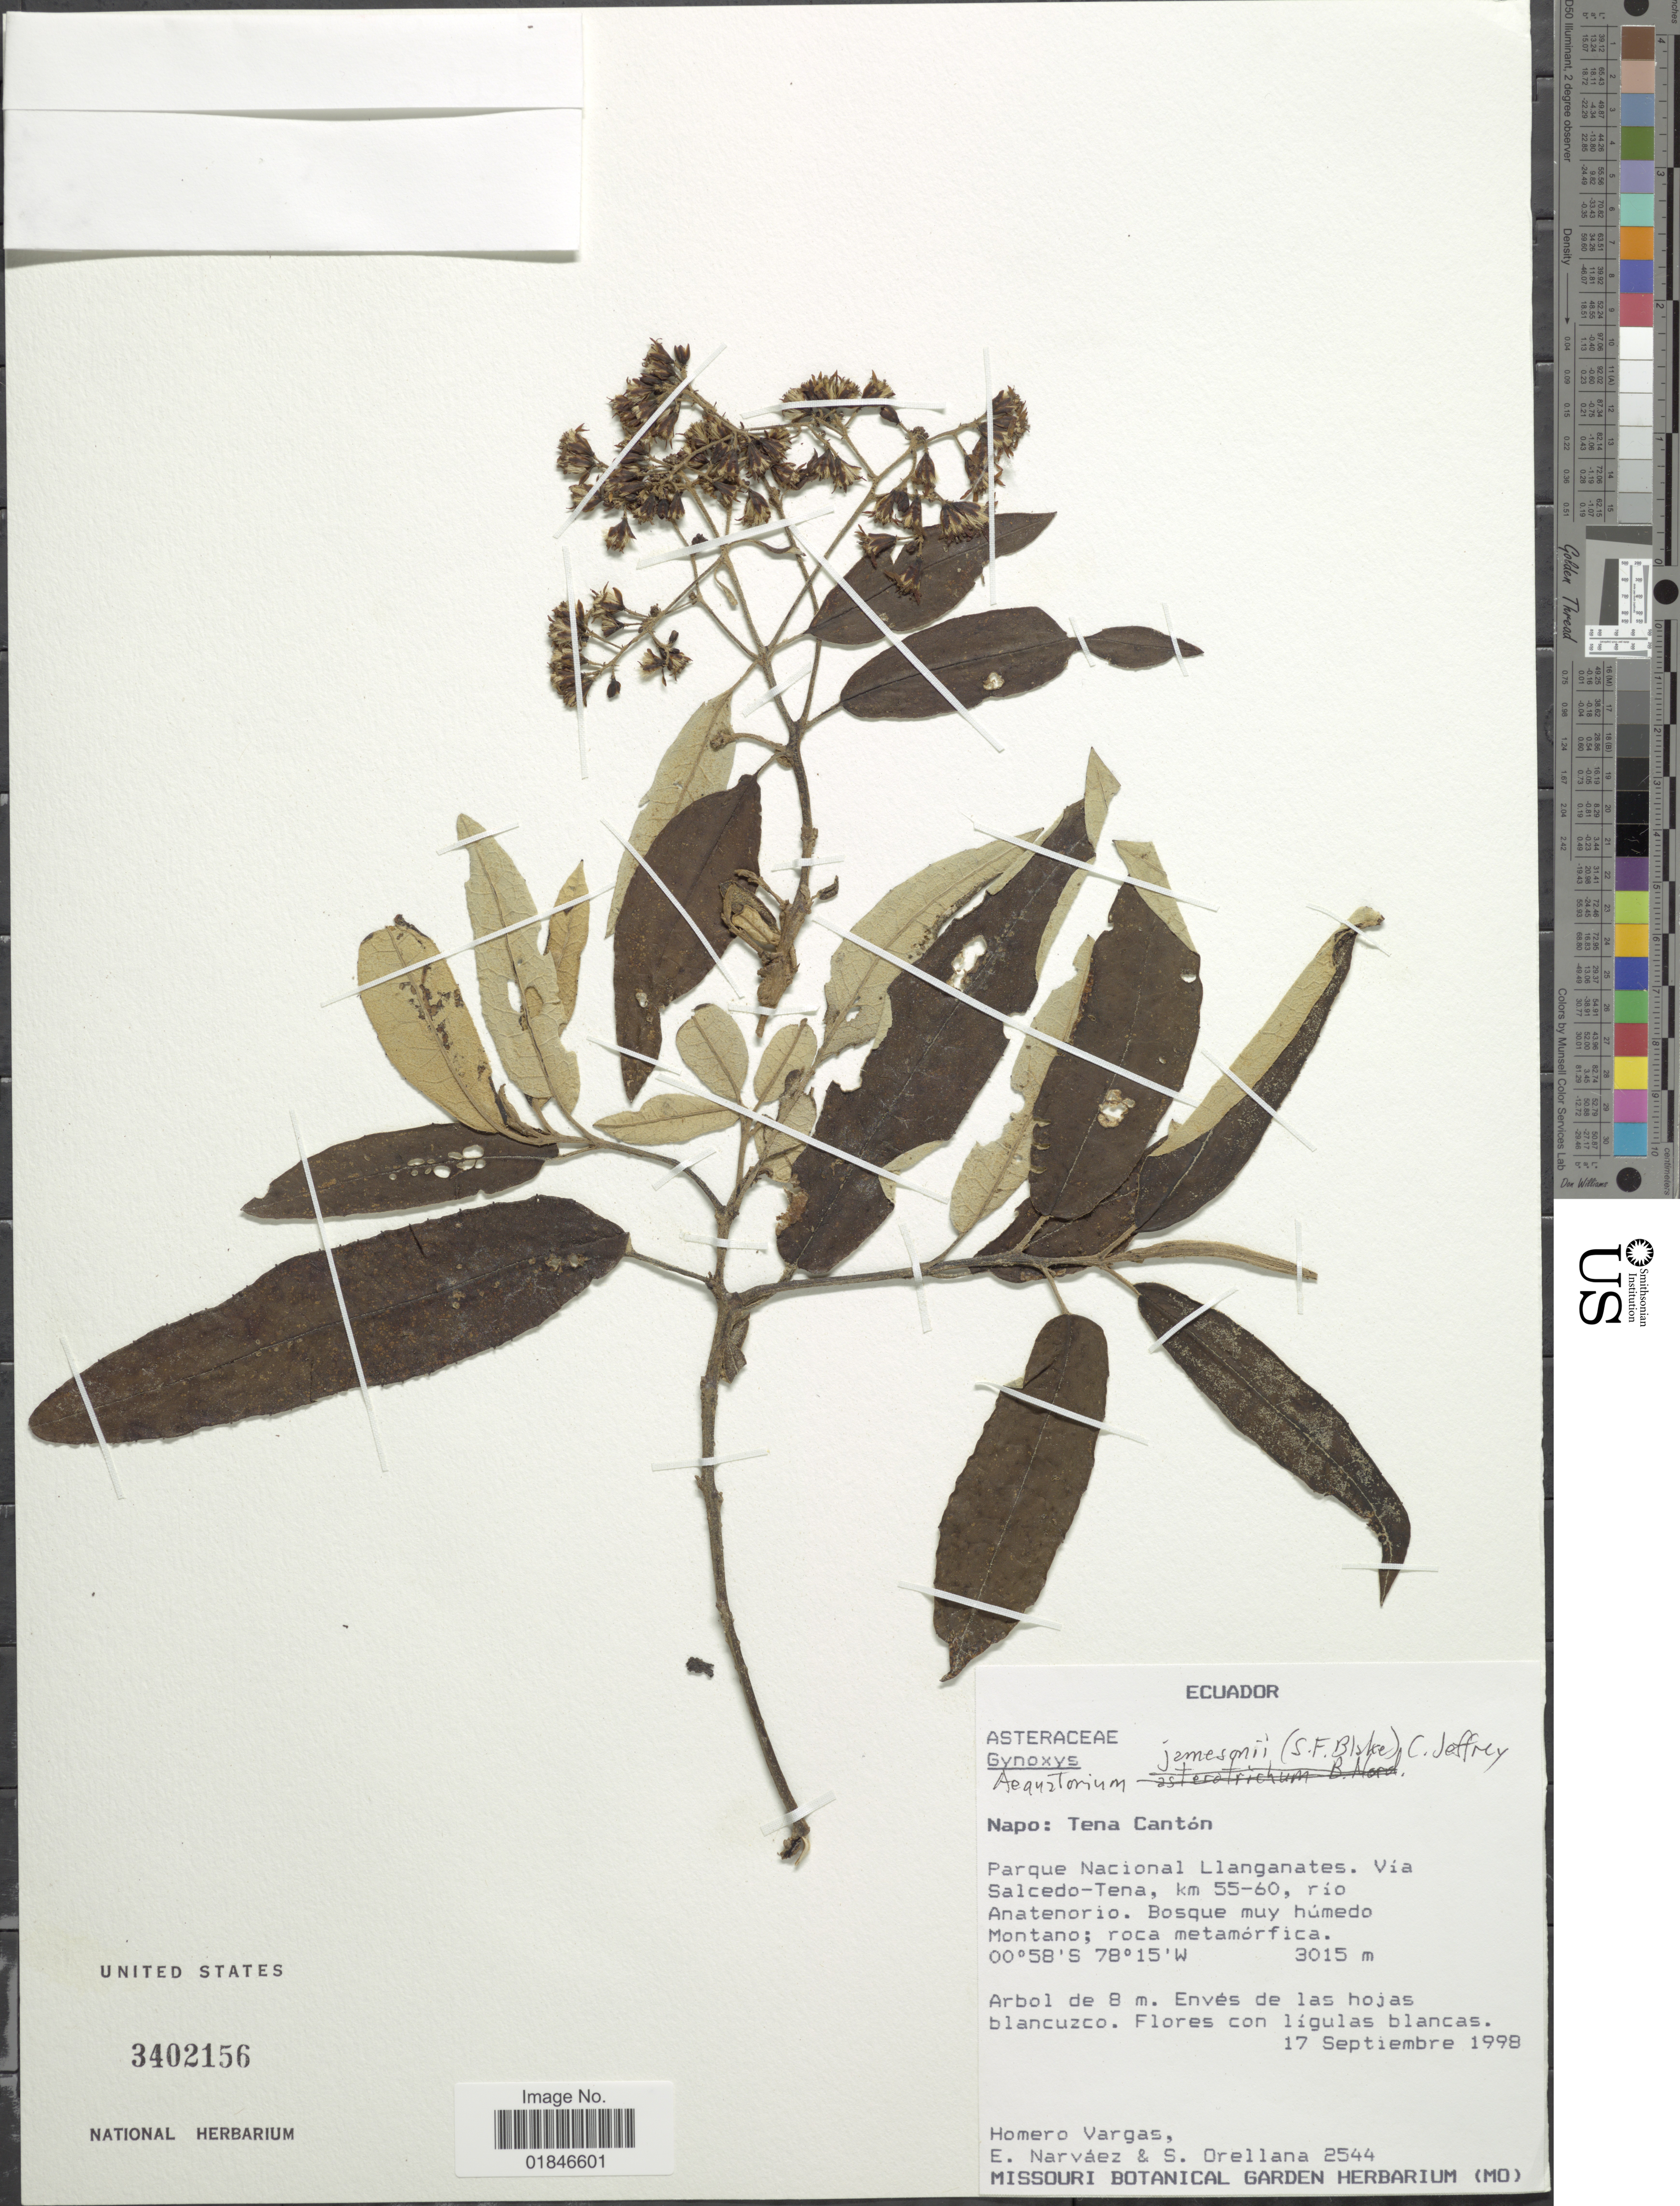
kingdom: Plantae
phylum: Tracheophyta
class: Magnoliopsida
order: Asterales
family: Asteraceae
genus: Aequatorium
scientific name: Aequatorium jamesonii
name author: (S.F. Blake) C. Jeffrey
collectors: H. Vargas, E. Narváez & S. Orellana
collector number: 2544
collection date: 1998-09-17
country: Ecuador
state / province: Napo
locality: Napo: Tena Canton. Parque Nacional Llanganates. Via Salcedo-Tena, km 55-60, rio Anatenorio.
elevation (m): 3015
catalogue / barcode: US 3402156